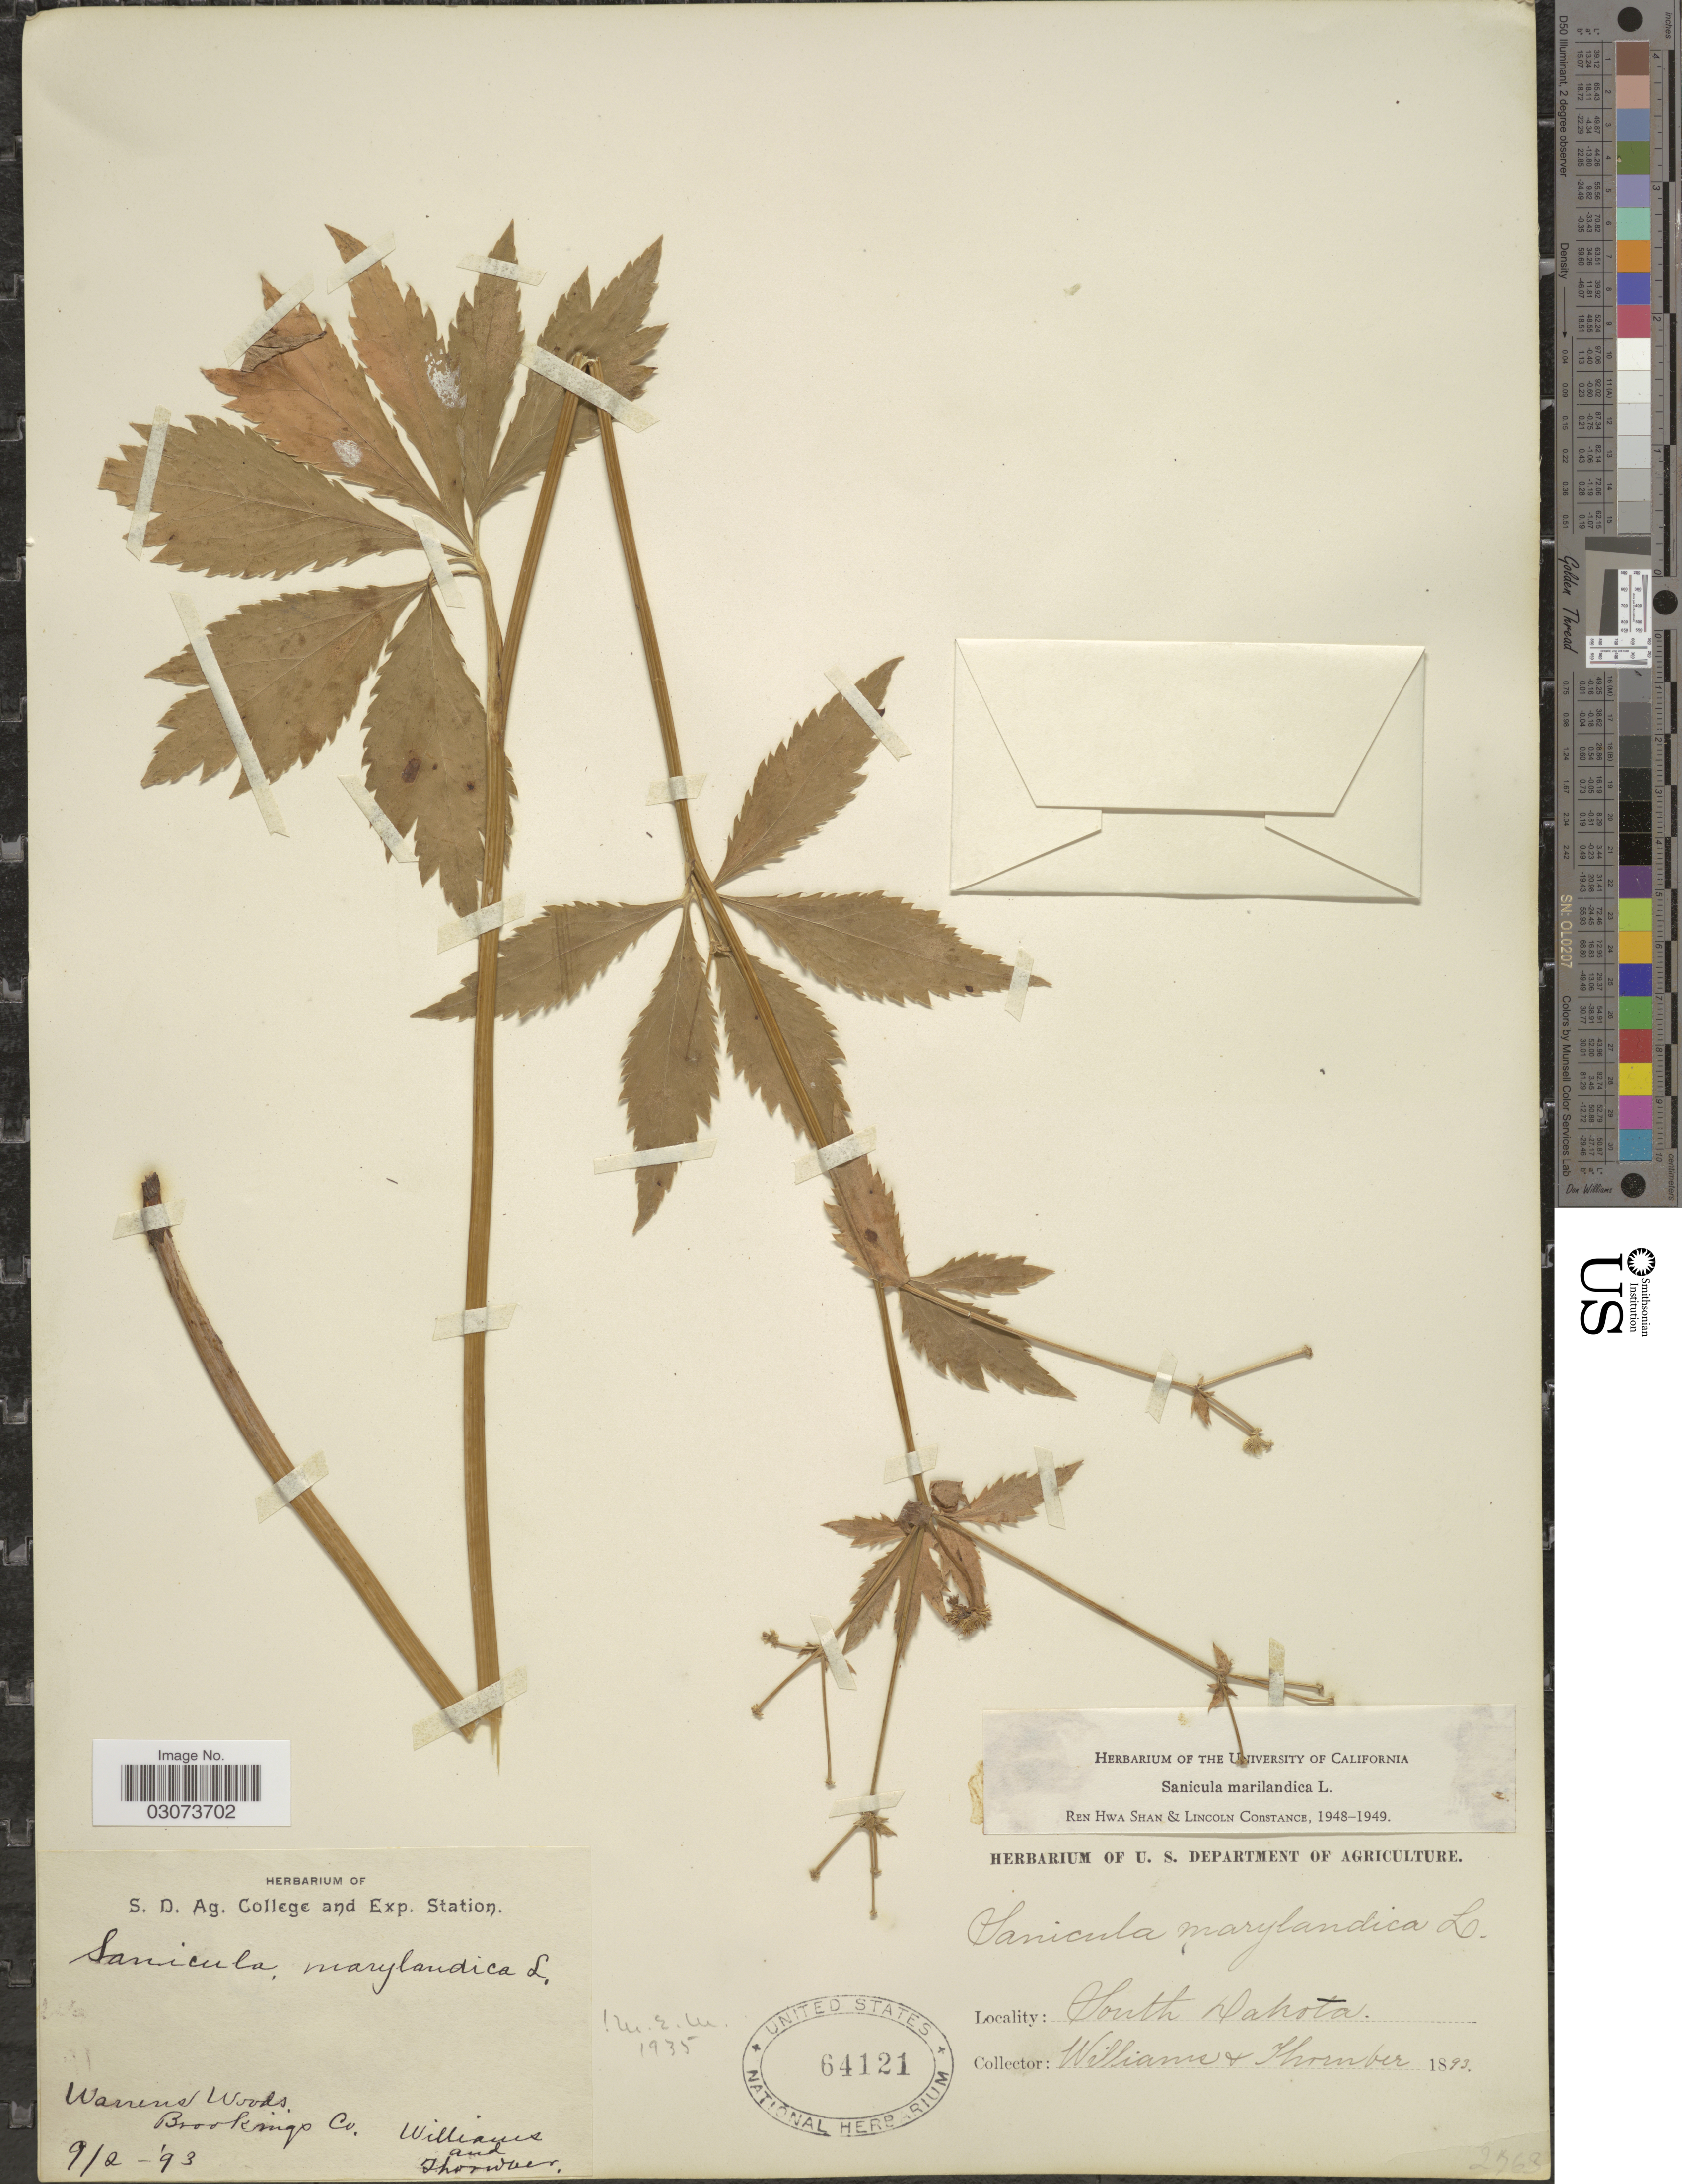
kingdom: Plantae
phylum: Tracheophyta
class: Magnoliopsida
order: Apiales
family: Apiaceae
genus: Sanicula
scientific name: Sanicula marilandica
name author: L.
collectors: -- Williams & -. Thornber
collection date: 1893-09-02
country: United States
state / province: South Dakota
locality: Warrens Woods, Brookings Co.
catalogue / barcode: US 64121